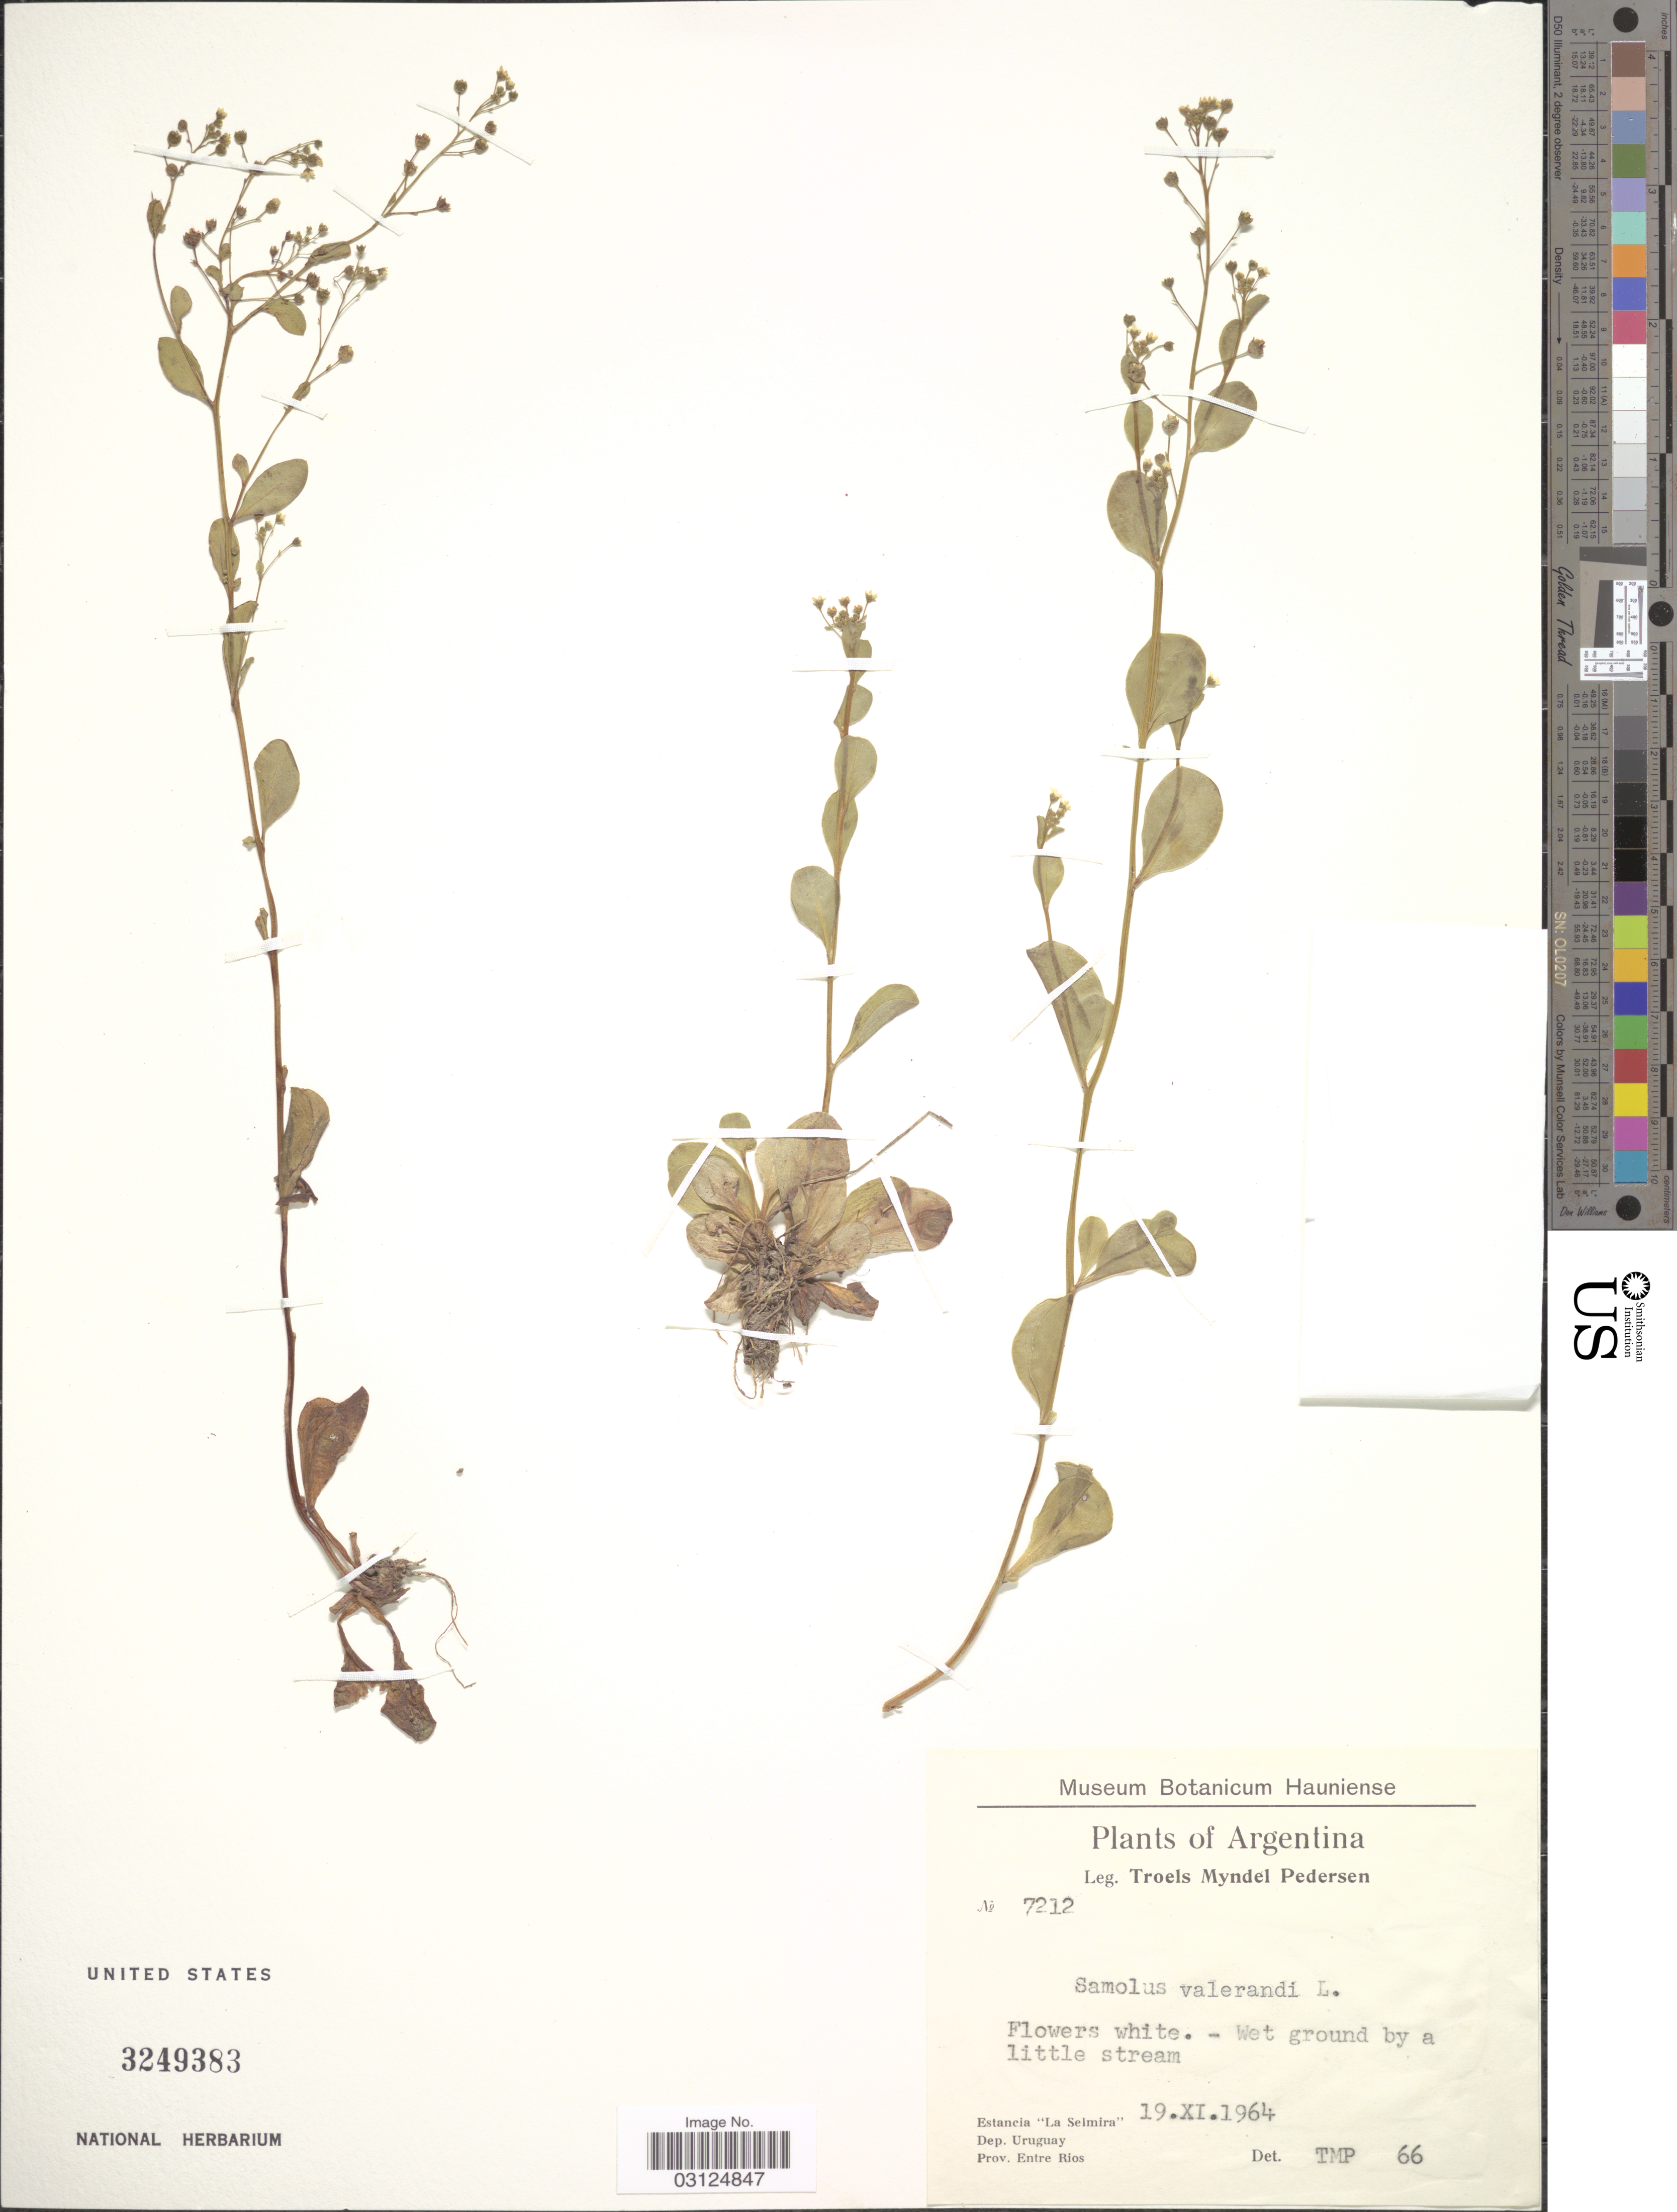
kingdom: Plantae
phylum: Tracheophyta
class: Magnoliopsida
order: Ericales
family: Primulaceae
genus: Samolus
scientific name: Samolus valerandi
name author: L.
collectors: T. Pederson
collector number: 7212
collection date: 1964-11-19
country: Argentina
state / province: Entre Rios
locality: Estancia "La Selmira," Dep. Uruguay.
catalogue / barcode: US 3249383